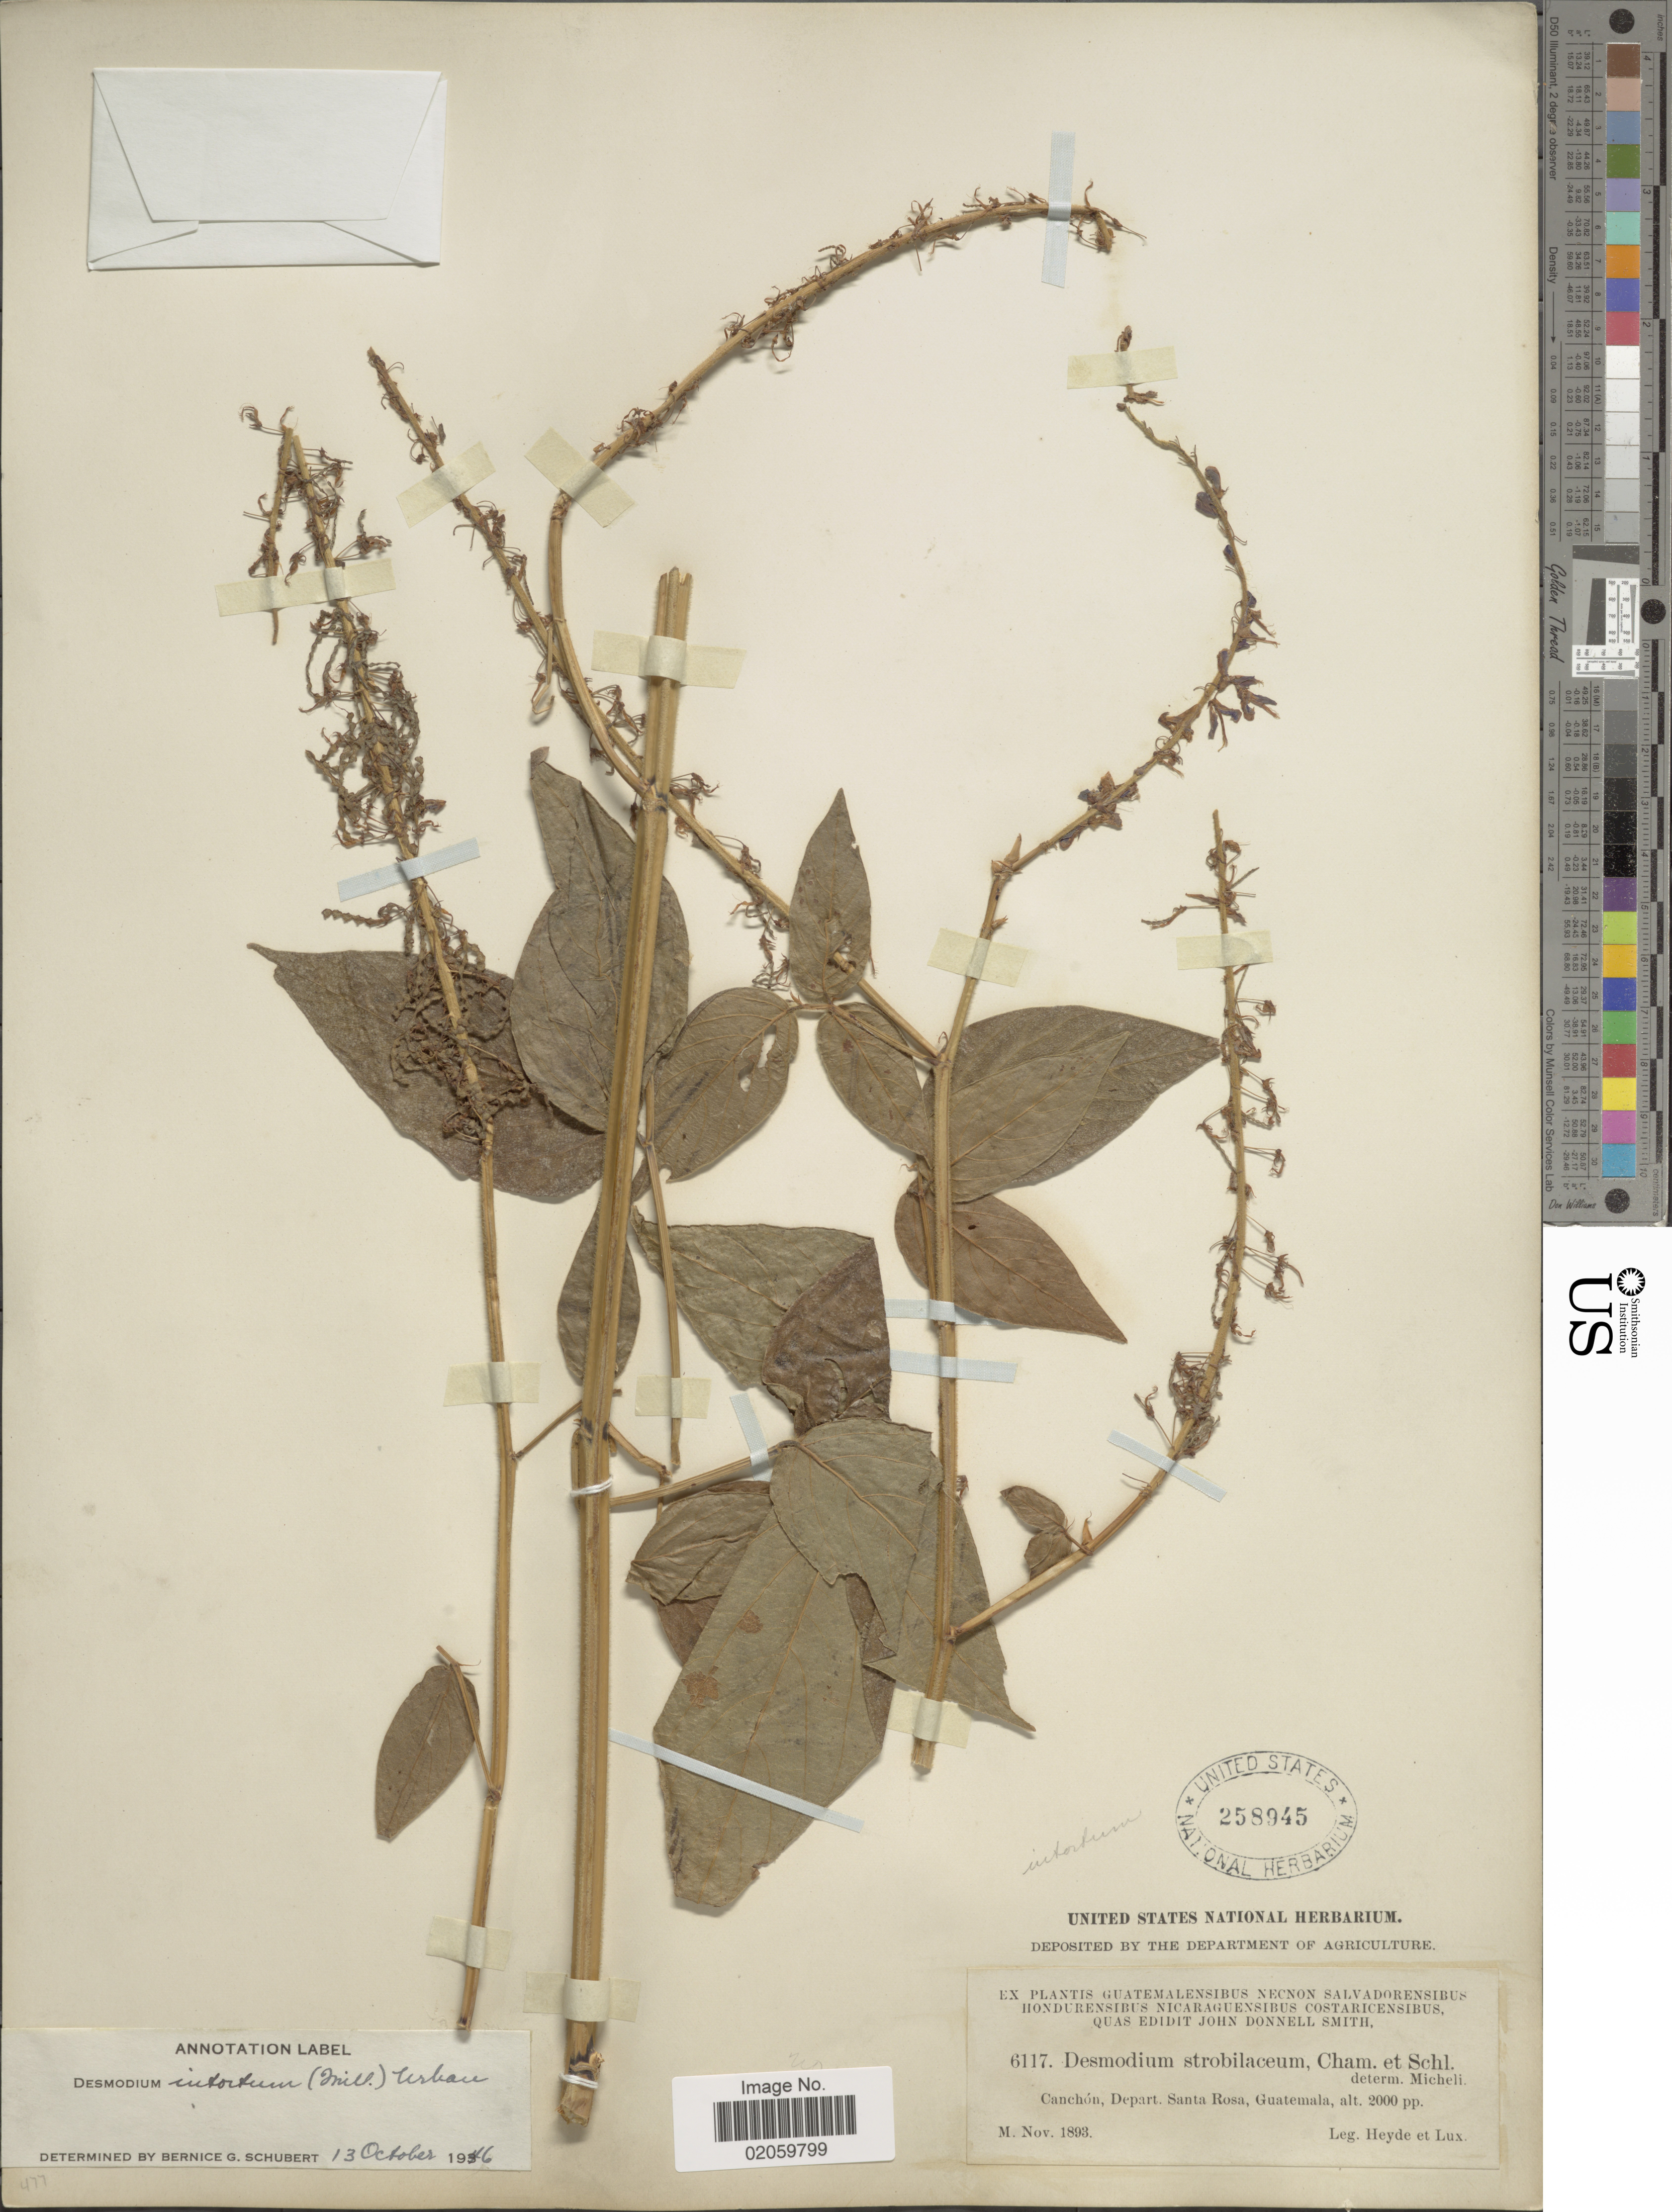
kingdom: Plantae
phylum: Tracheophyta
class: Magnoliopsida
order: Fabales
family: Fabaceae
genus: Desmodium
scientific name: Desmodium intortum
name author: (Mill.) Urb.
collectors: Heyde & Lux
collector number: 6117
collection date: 1893-11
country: Guatemala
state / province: Santa Rosa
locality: Canchon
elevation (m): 610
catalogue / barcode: US 258945